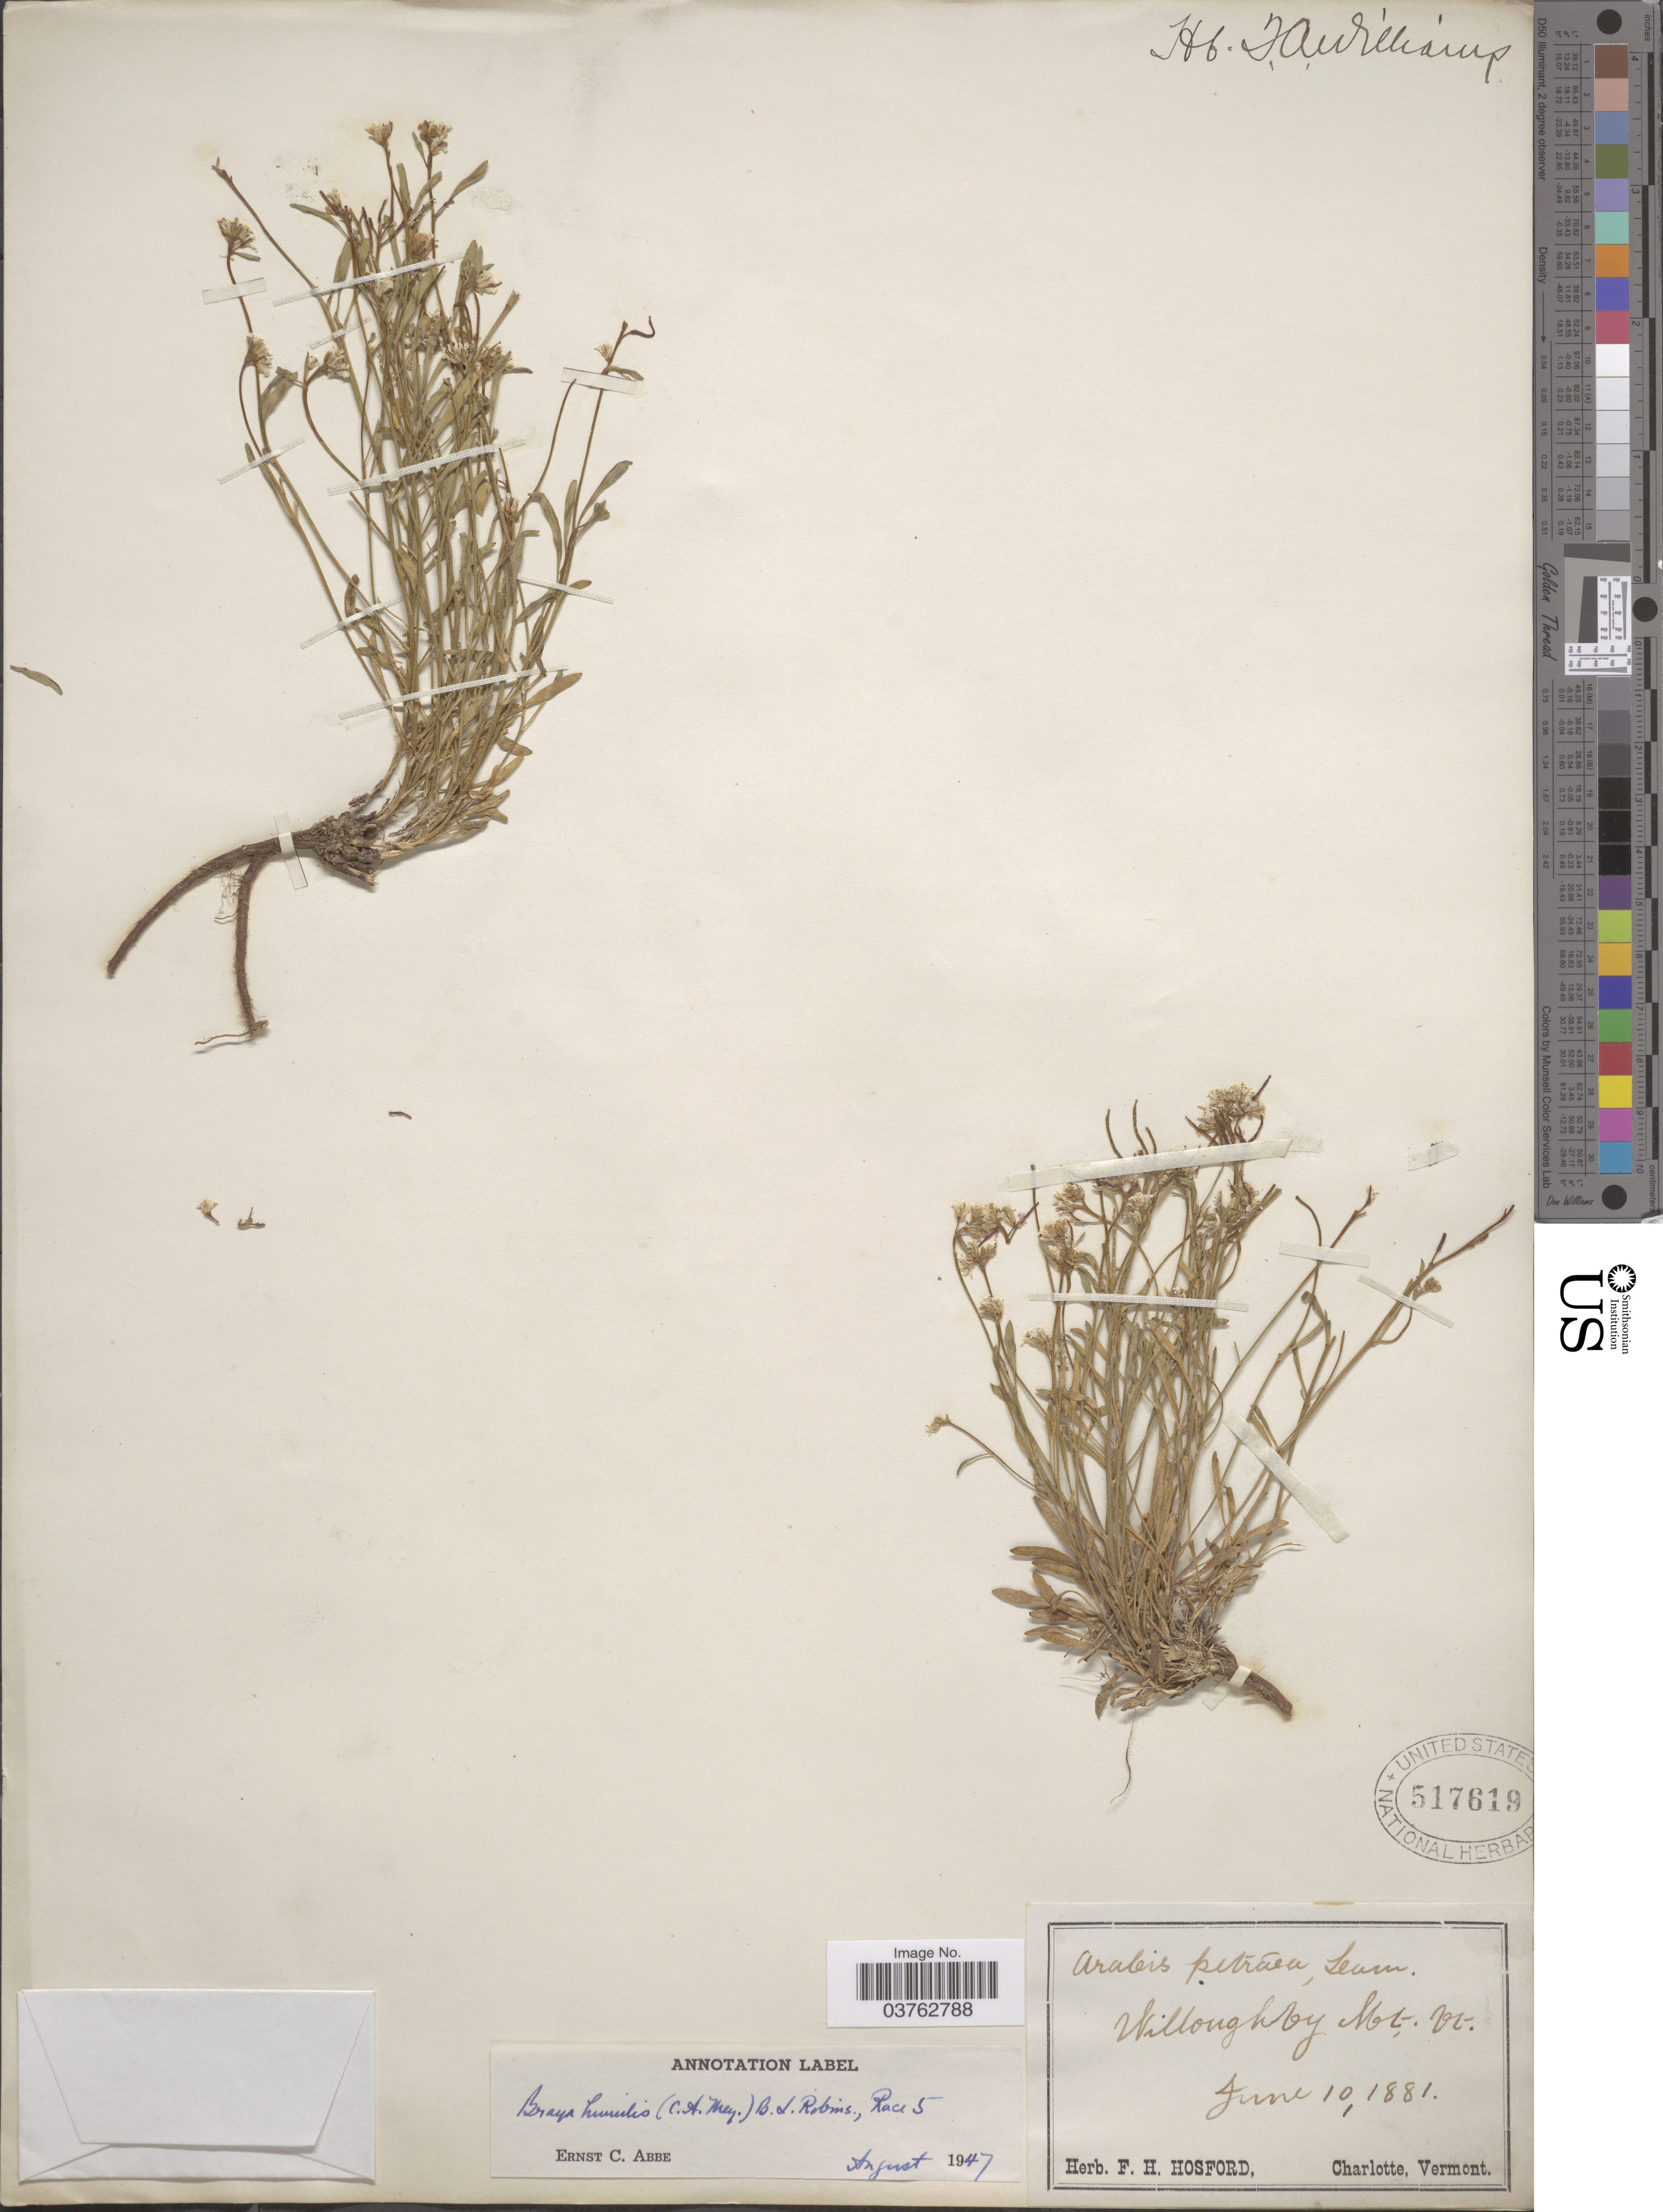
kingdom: Plantae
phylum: Tracheophyta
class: Magnoliopsida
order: Brassicales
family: Brassicaceae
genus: Braya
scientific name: Braya humilis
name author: (C.A. Mey.) B.L. Rob.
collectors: ex herb. F. H. Hosford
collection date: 1881-06-10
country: United States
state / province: Vermont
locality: Willoughby Mt.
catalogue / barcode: US 517619